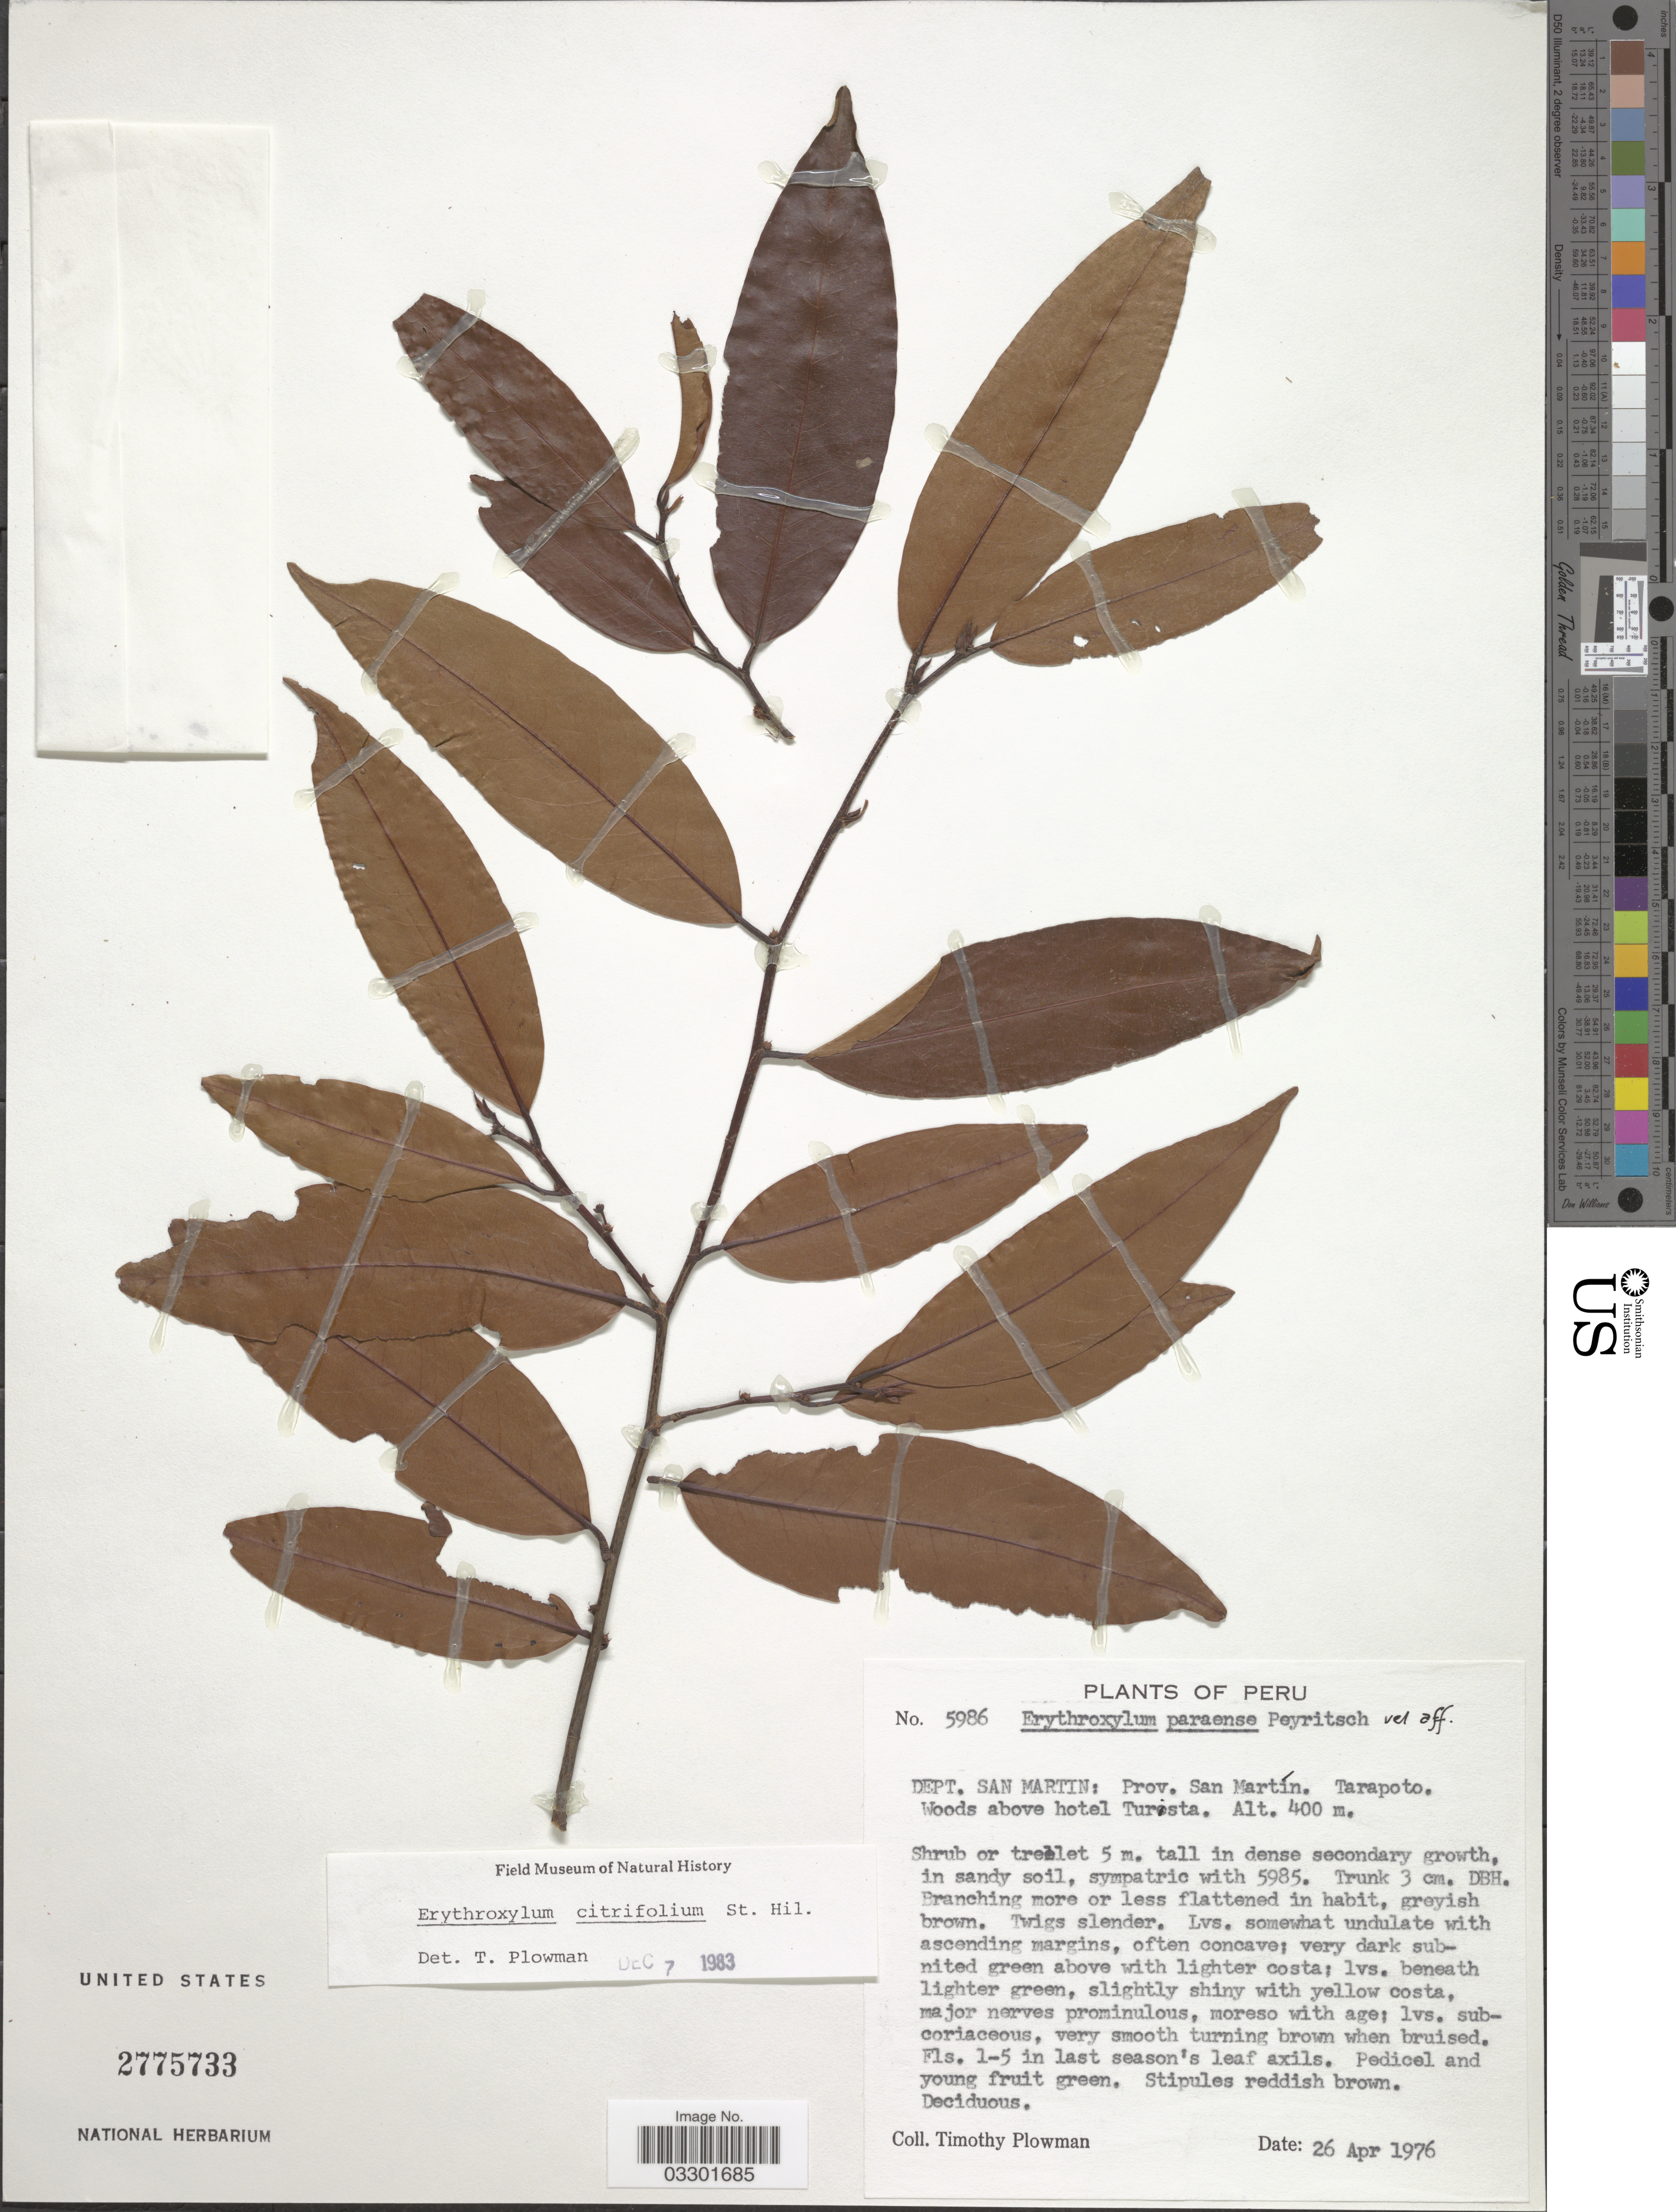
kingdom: Plantae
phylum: Tracheophyta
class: Magnoliopsida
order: Malpighiales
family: Erythroxylaceae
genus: Erythroxylum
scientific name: Erythroxylum citrifolium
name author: A. St.-Hil.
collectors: T. Plowman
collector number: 5986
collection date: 1976-04-26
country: Peru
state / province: San Martín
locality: Dept. San Martin: Prov. San Martín. Tarapoto. Woods above hotel Turista.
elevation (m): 400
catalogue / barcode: US 2775733